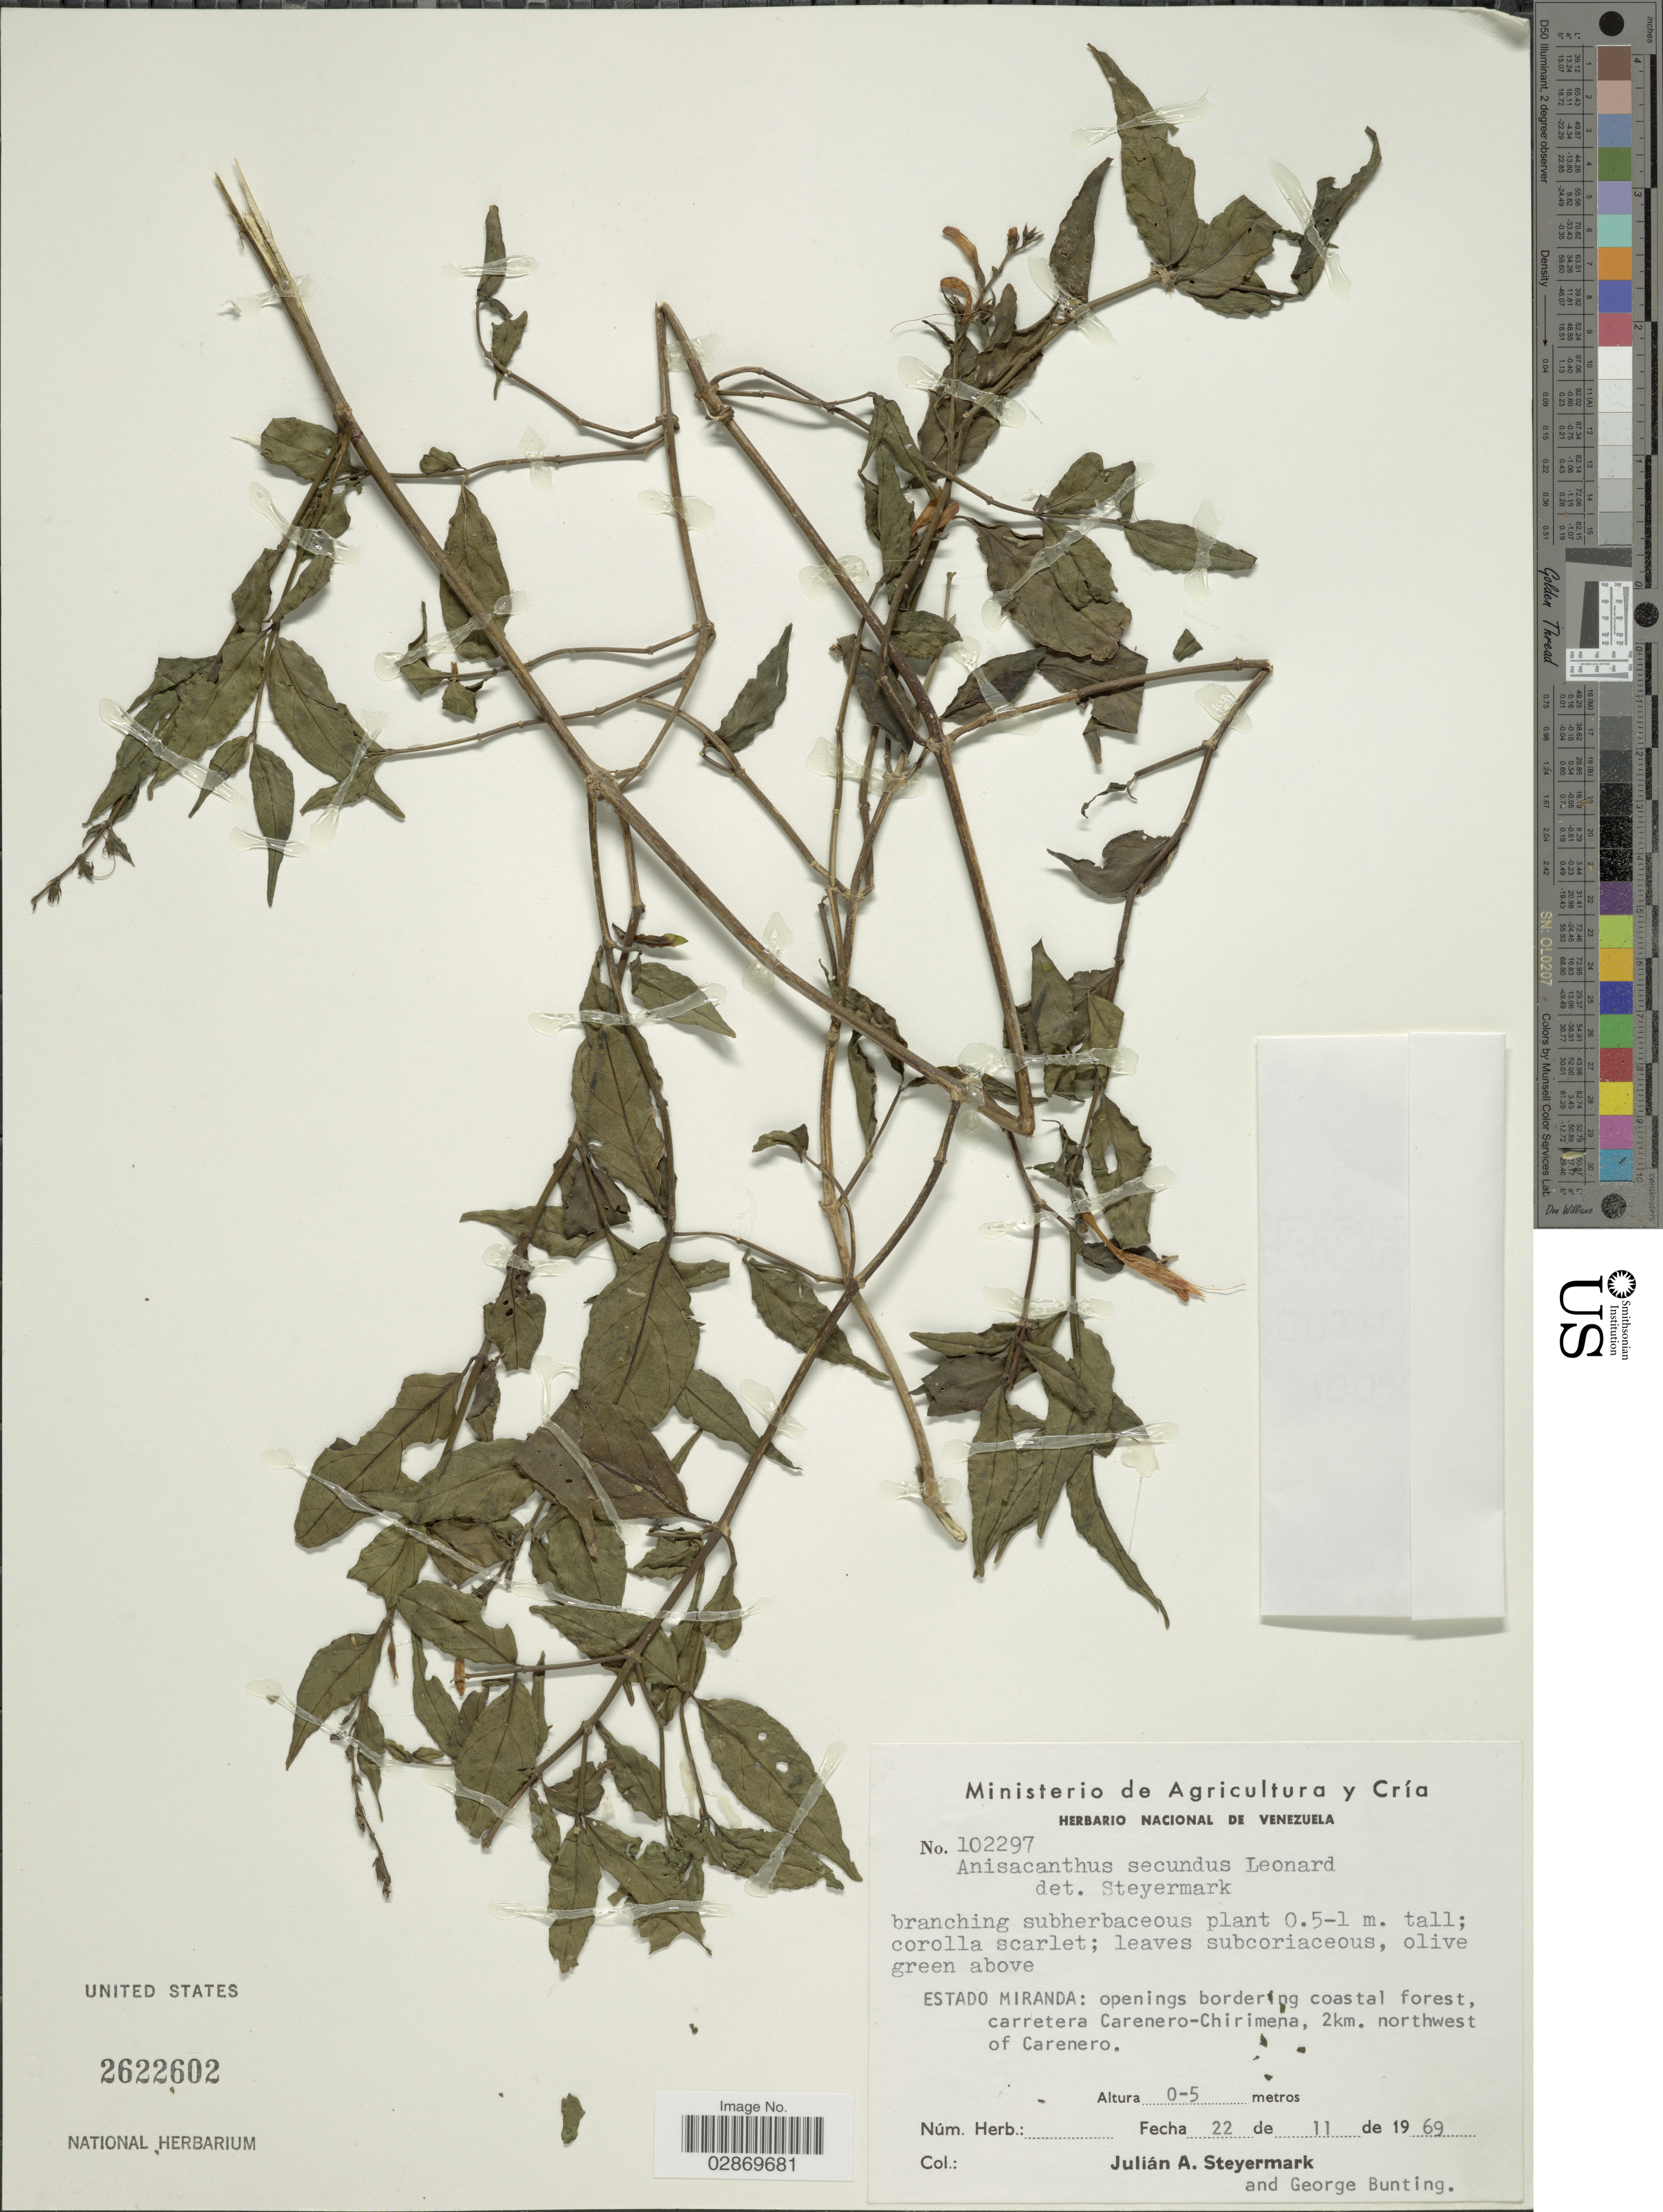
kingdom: Plantae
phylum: Tracheophyta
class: Magnoliopsida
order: Lamiales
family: Acanthaceae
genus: Anisacanthus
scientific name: Anisacanthus secundus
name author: Leonard in A.C. Sm.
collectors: J. Steyermark & G. S. Bunting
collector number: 102297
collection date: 1969-11-22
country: Venezuela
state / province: Miranda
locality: Openings bordering coastal forest, carretera Carenero-Chirimena, 2 km. northwest of Carenero.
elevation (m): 0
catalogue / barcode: US 2622602